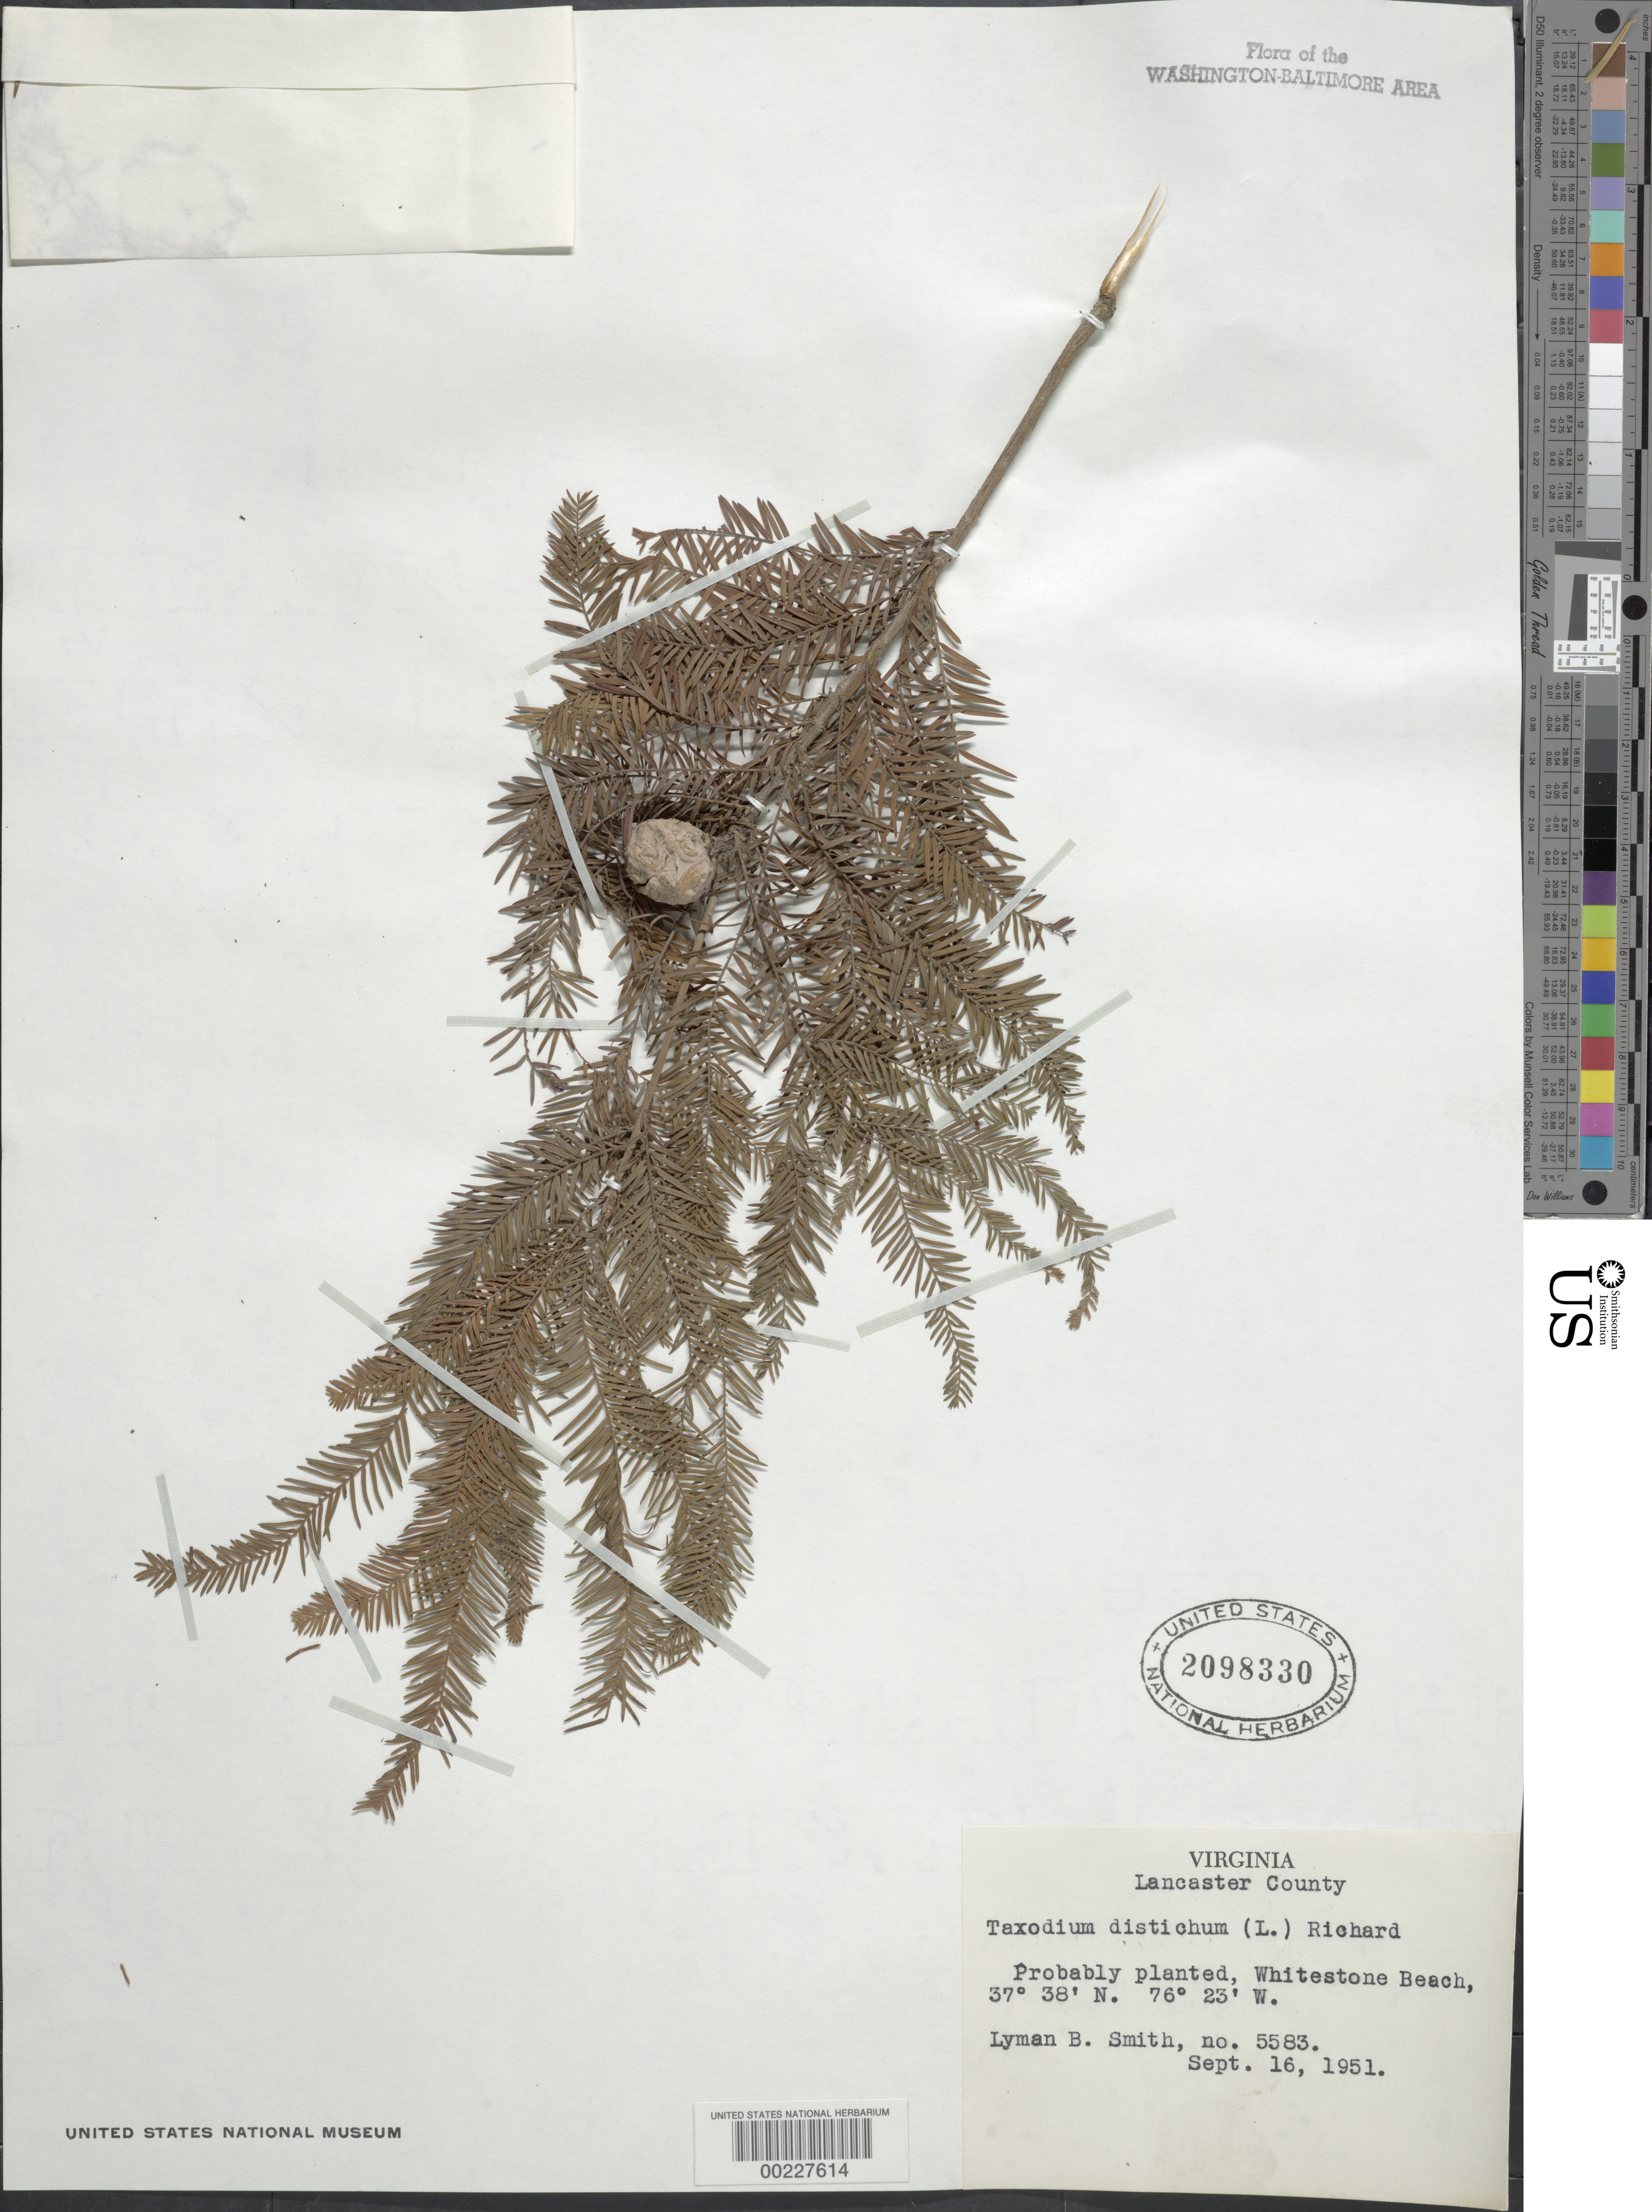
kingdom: Plantae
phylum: Tracheophyta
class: Pinopsida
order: Pinales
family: Cupressaceae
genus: Taxodium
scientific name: Taxodium distichum var. imbricarium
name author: (L.) Rich.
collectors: L. Smith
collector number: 5583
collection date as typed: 16 Sep 1951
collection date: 1951-09-16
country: United States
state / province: Virginia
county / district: Lancaster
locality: Whitestone Beach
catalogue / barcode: US 2098330